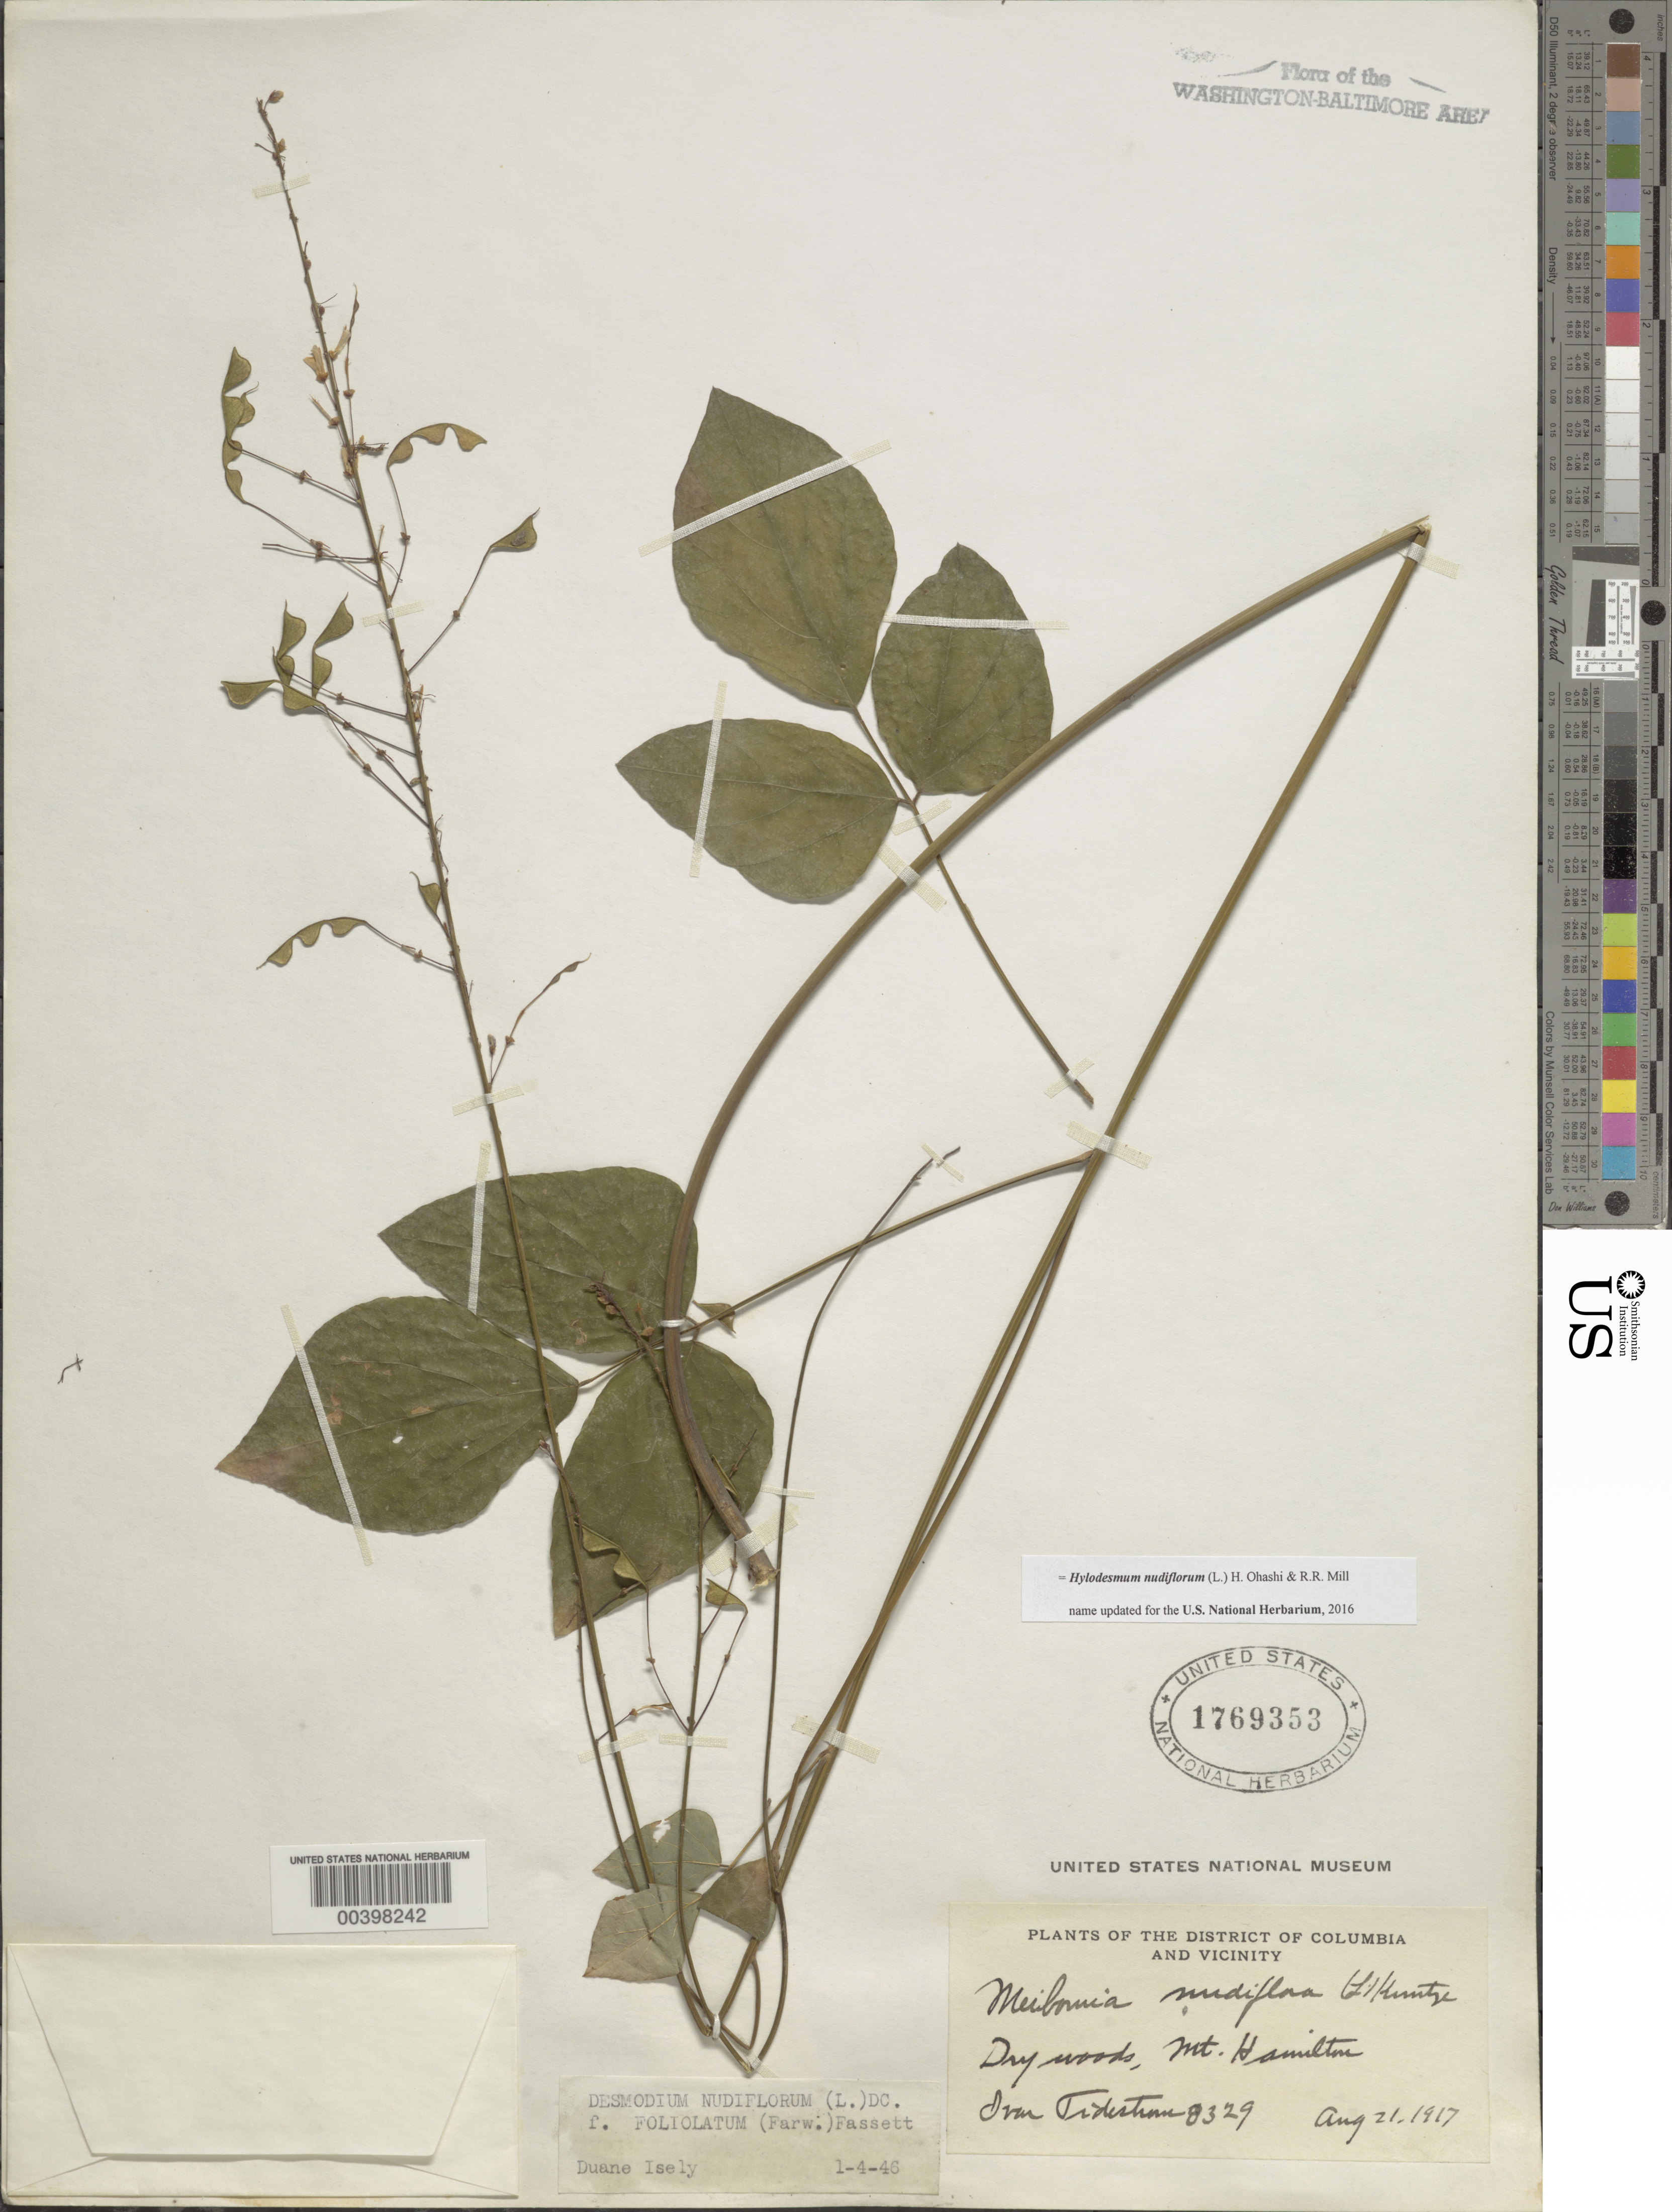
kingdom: Plantae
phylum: Tracheophyta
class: Magnoliopsida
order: Fabales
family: Fabaceae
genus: Hylodesmum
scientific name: Hylodesmum nudiflorum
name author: (L.) H. Ohashi & R.R. Mill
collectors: I. F. Tidestrom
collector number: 8329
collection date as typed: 21 Aug 1917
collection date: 1917-08-21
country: United States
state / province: District of Columbia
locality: Mount Hamilton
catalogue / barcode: US 1769353